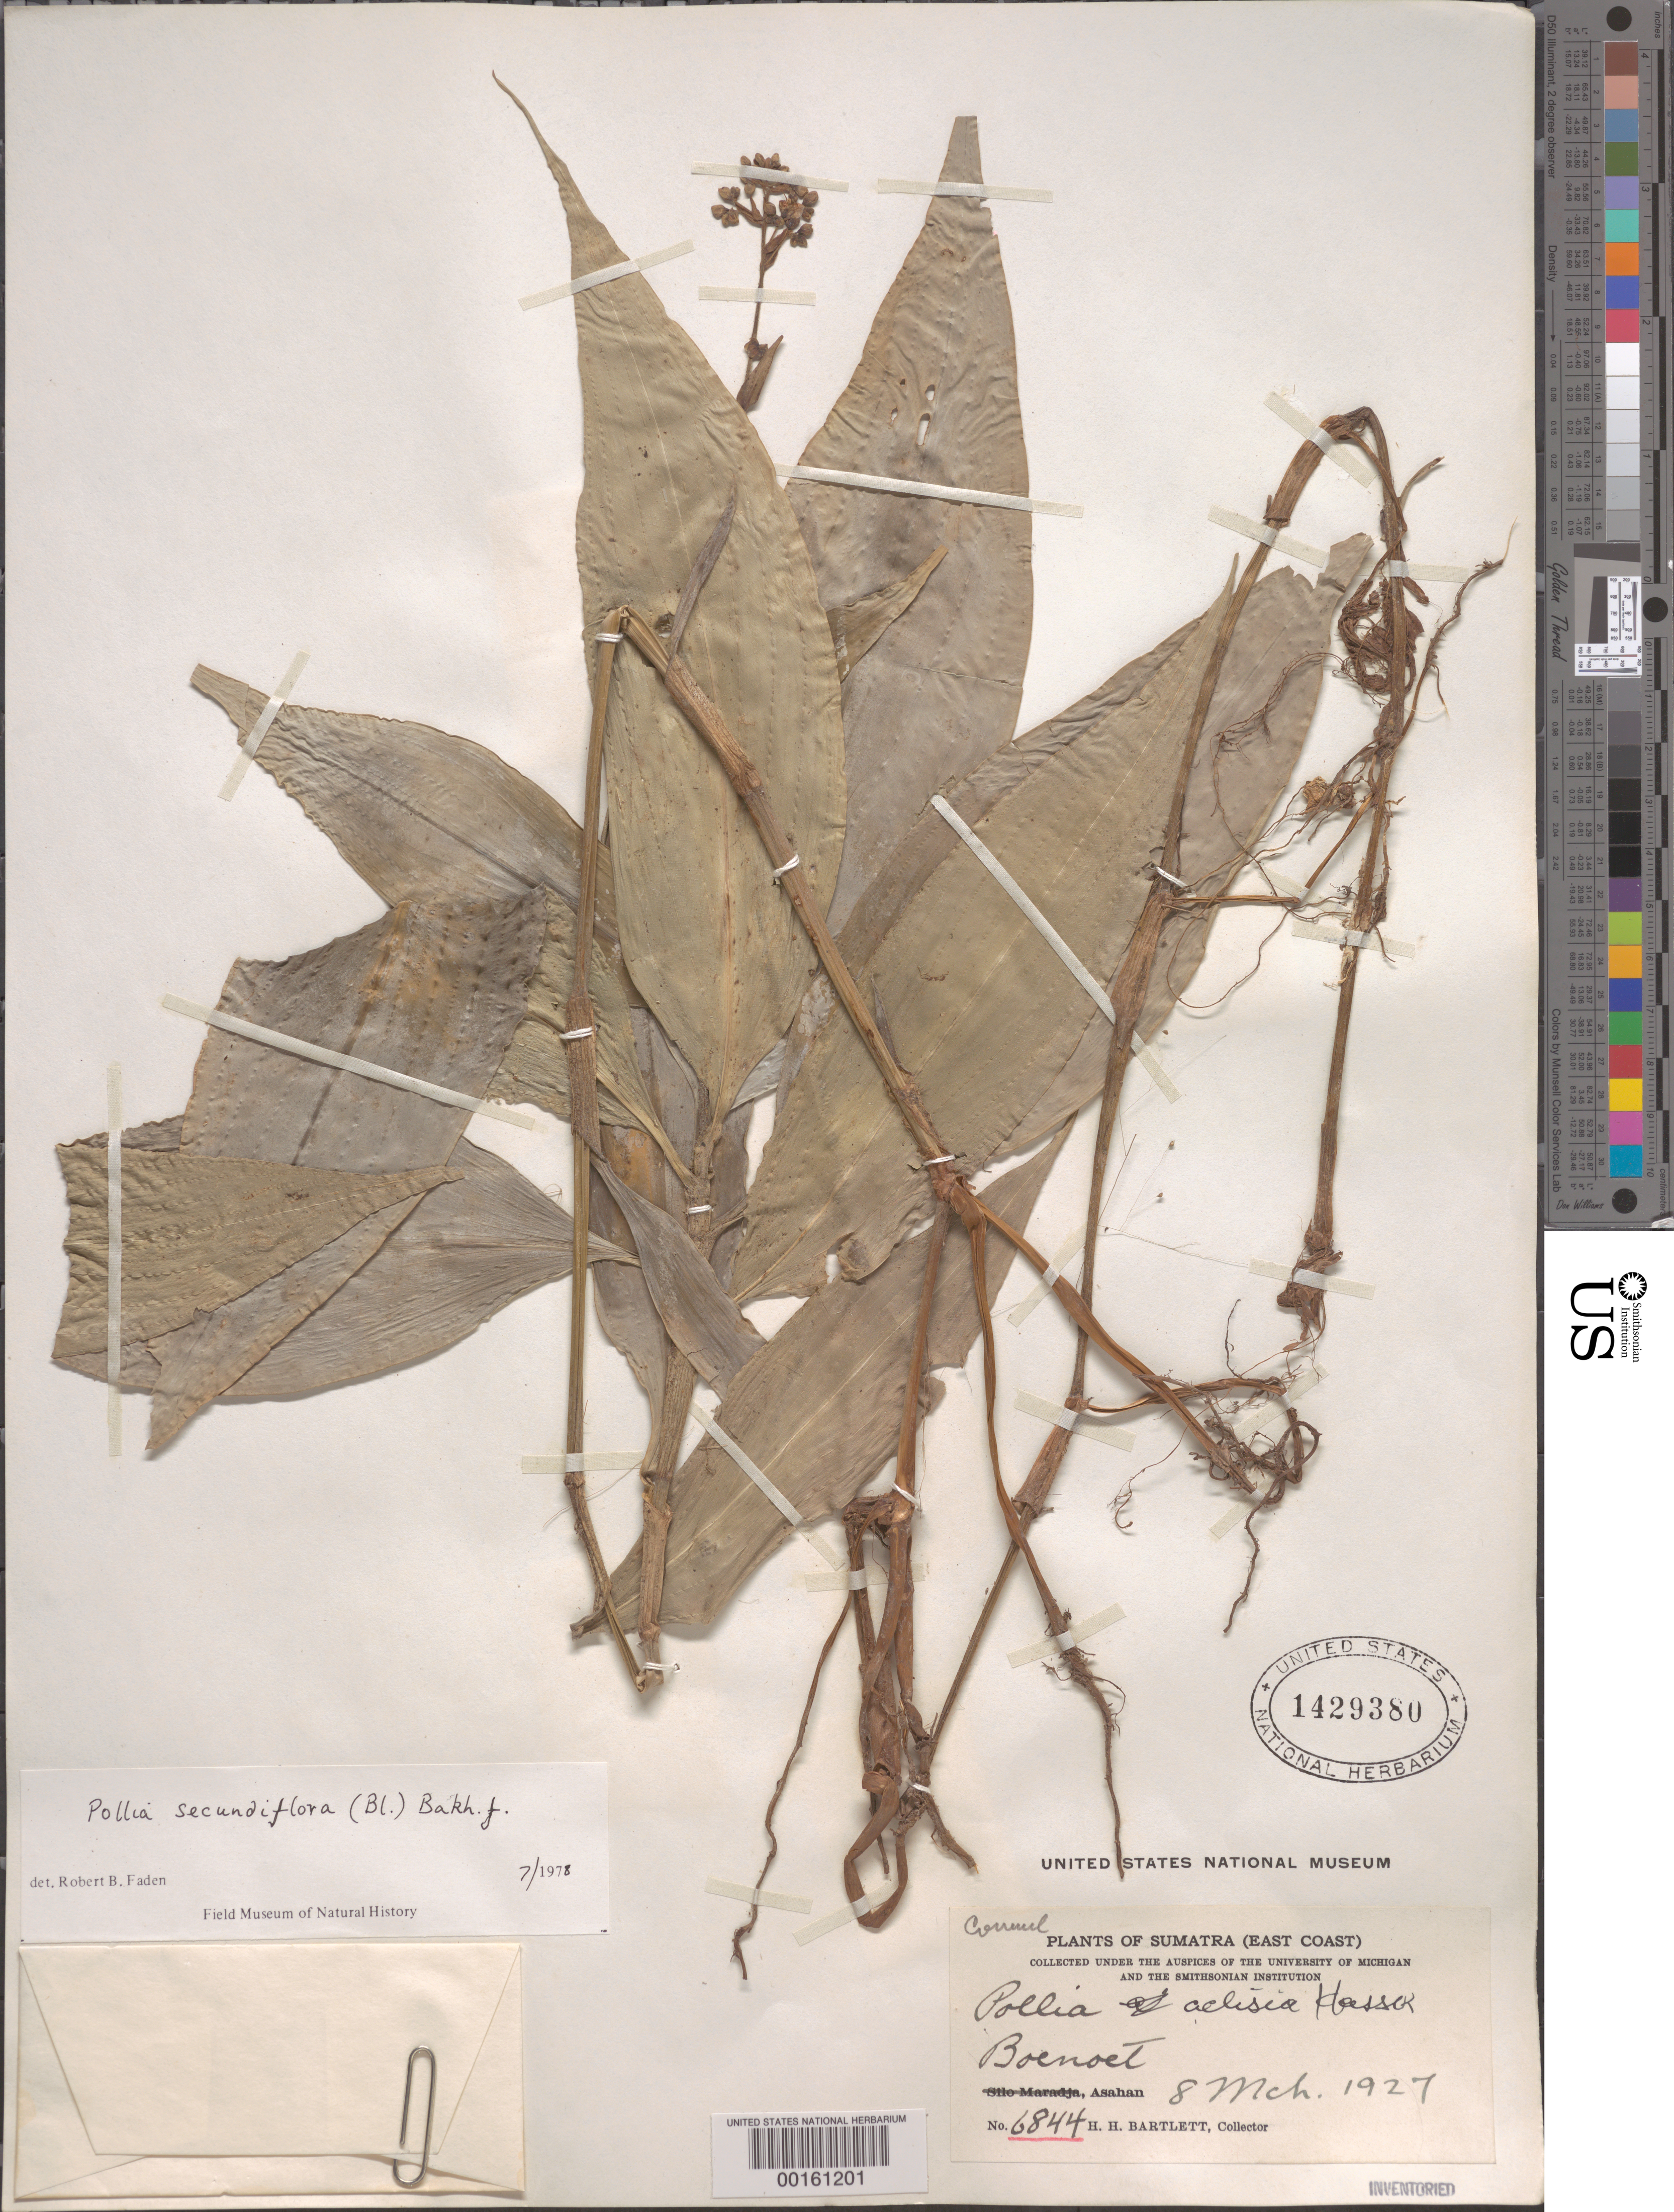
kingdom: Plantae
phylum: Tracheophyta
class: Liliopsida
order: Commelinales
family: Commelinaceae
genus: Pollia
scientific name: Pollia secundiflora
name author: (Blume) Bakh. f.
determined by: Faden, Robert B., (US), Smithsonian Institution - National Museum of Natural History (UNITED STATES)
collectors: H. H. Bartlett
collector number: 6844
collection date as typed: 08 Mar 1927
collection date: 1927-03-08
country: Indonesia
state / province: Sumatra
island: Sumatra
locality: Boenoet, Asahan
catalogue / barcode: US 1429380